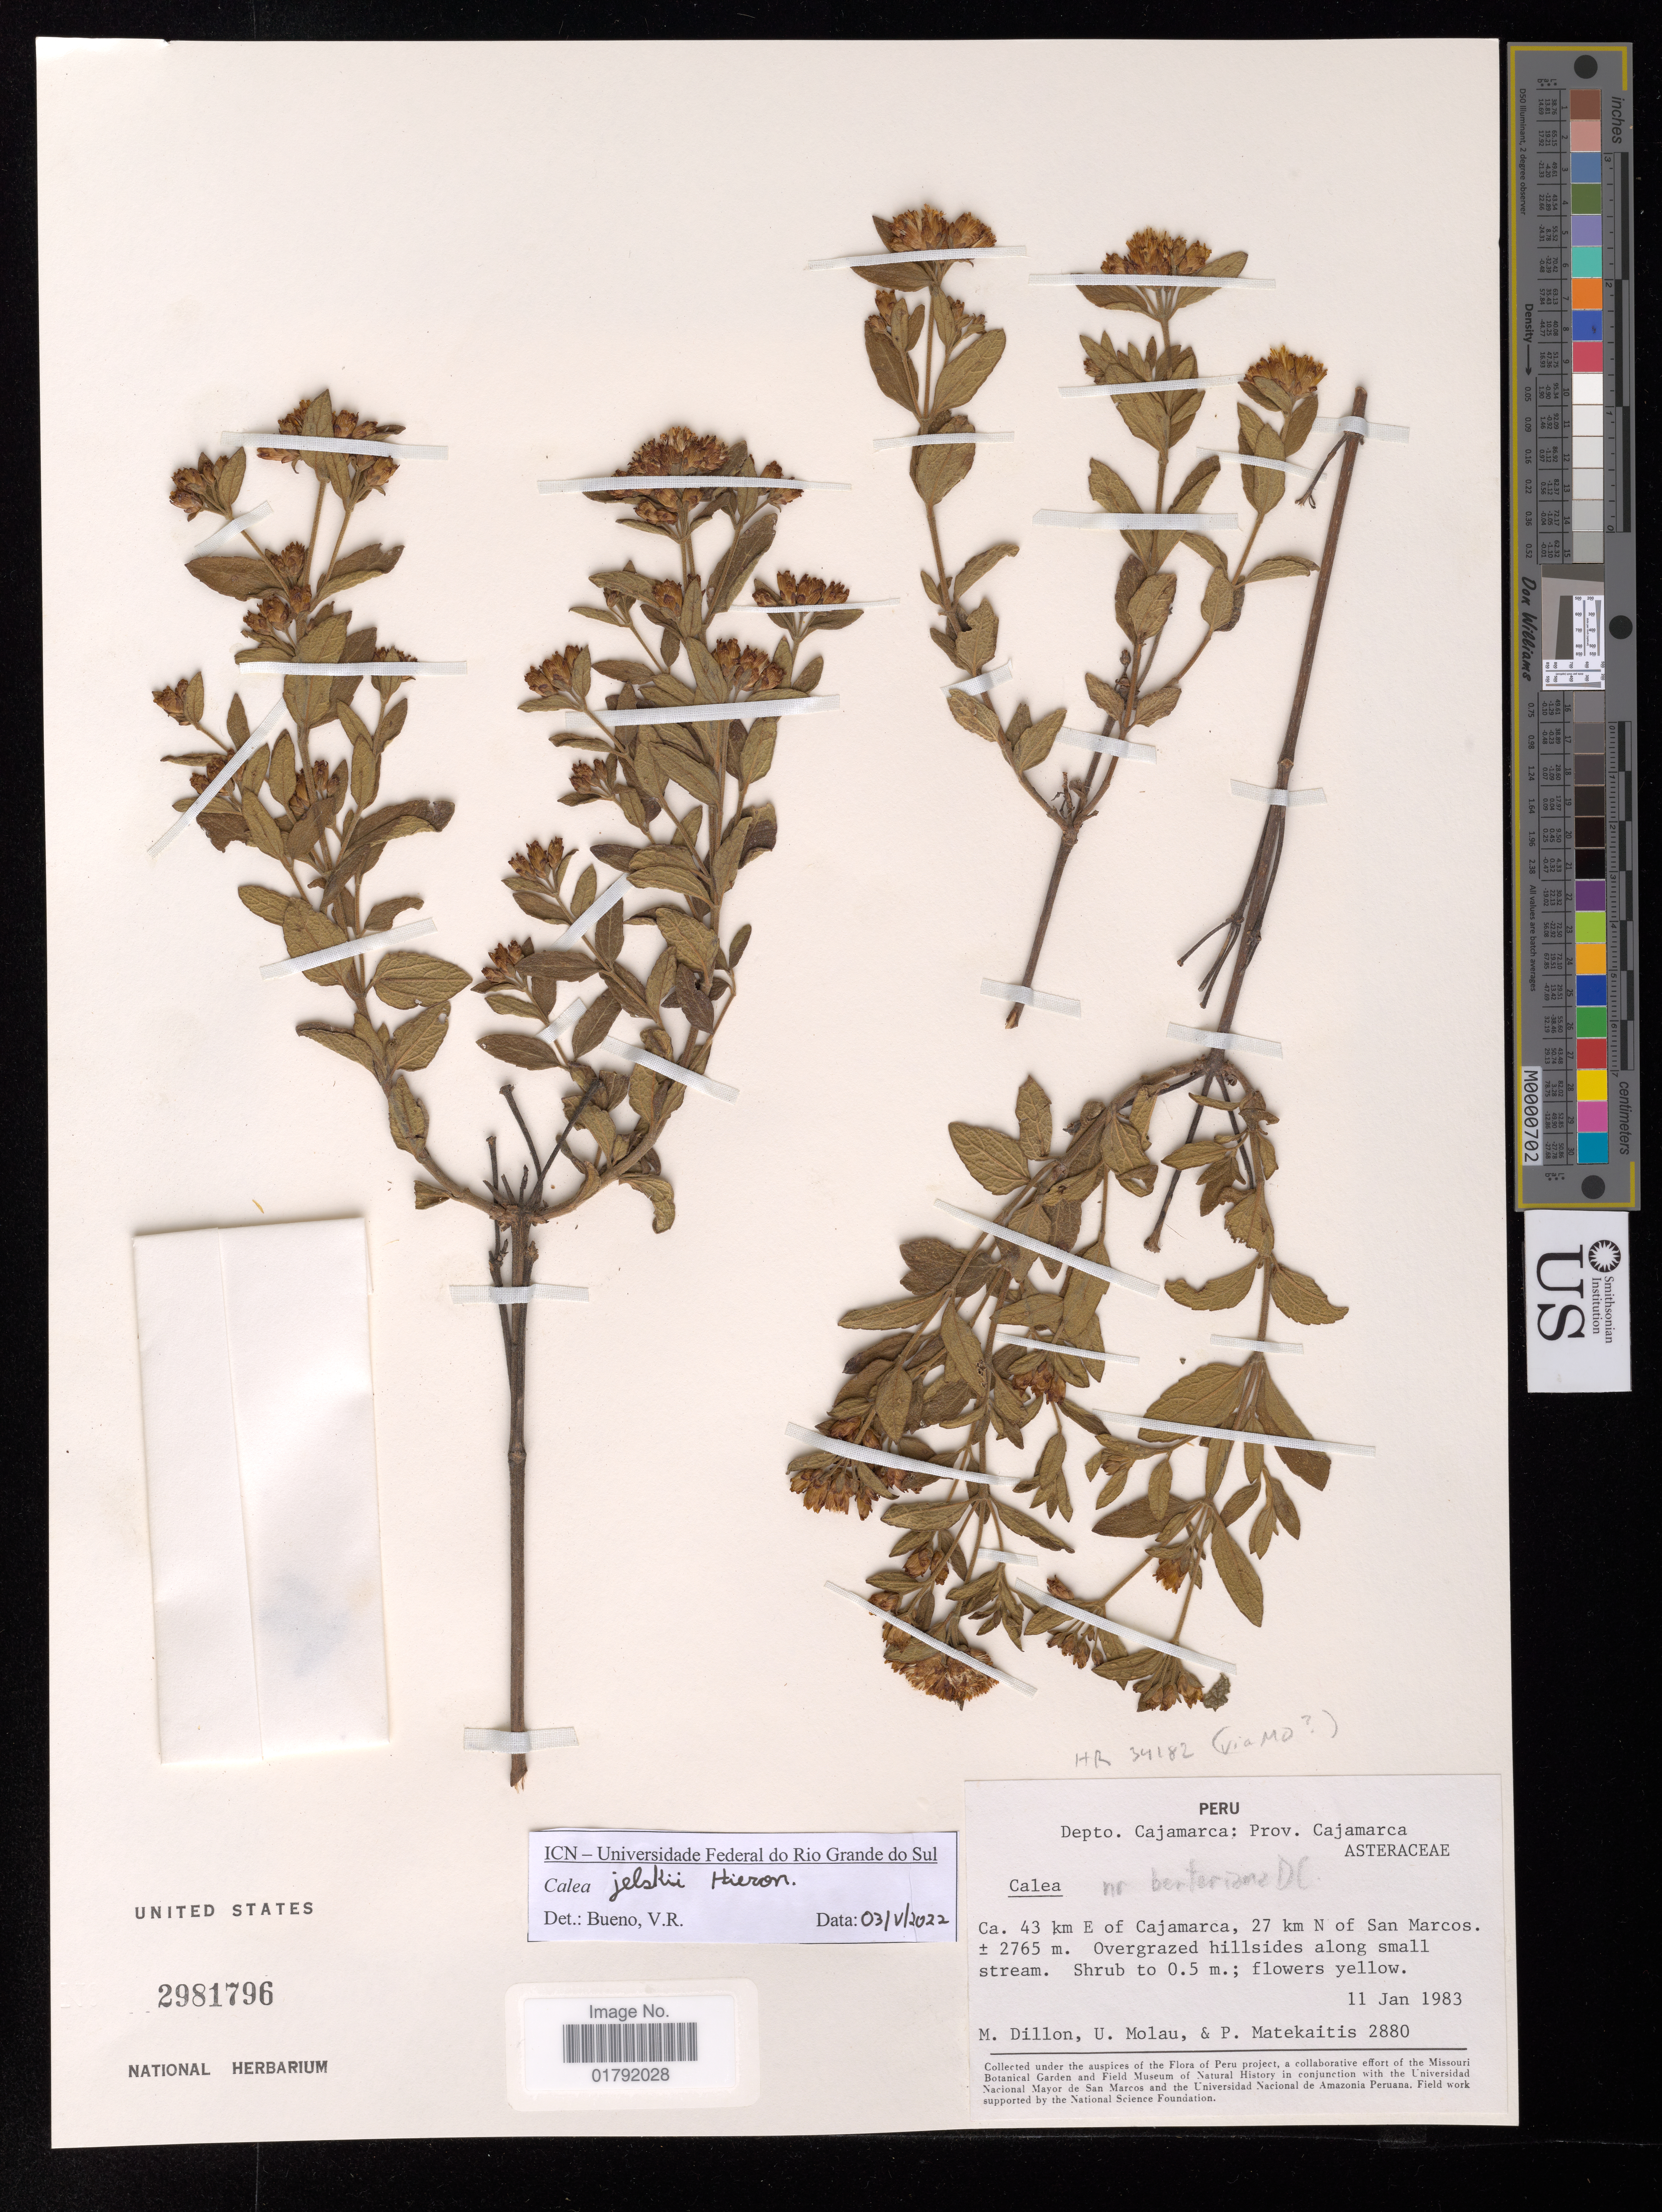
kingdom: Plantae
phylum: Tracheophyta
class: Magnoliopsida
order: Asterales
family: Asteraceae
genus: Calea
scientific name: Calea jelskii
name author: Hieron.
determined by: Bueno, Vinicius R.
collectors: M. O. Dillon, U. Molau & P. Matekaitis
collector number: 2880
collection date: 1983-01-11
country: Peru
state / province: Cajamarca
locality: Depto. Cajamarca, Ca. 43 km E of Cajamarca, 27 km N of San Marcos, overgrazed hillsides along small stream.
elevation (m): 2765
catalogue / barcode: US 2981796